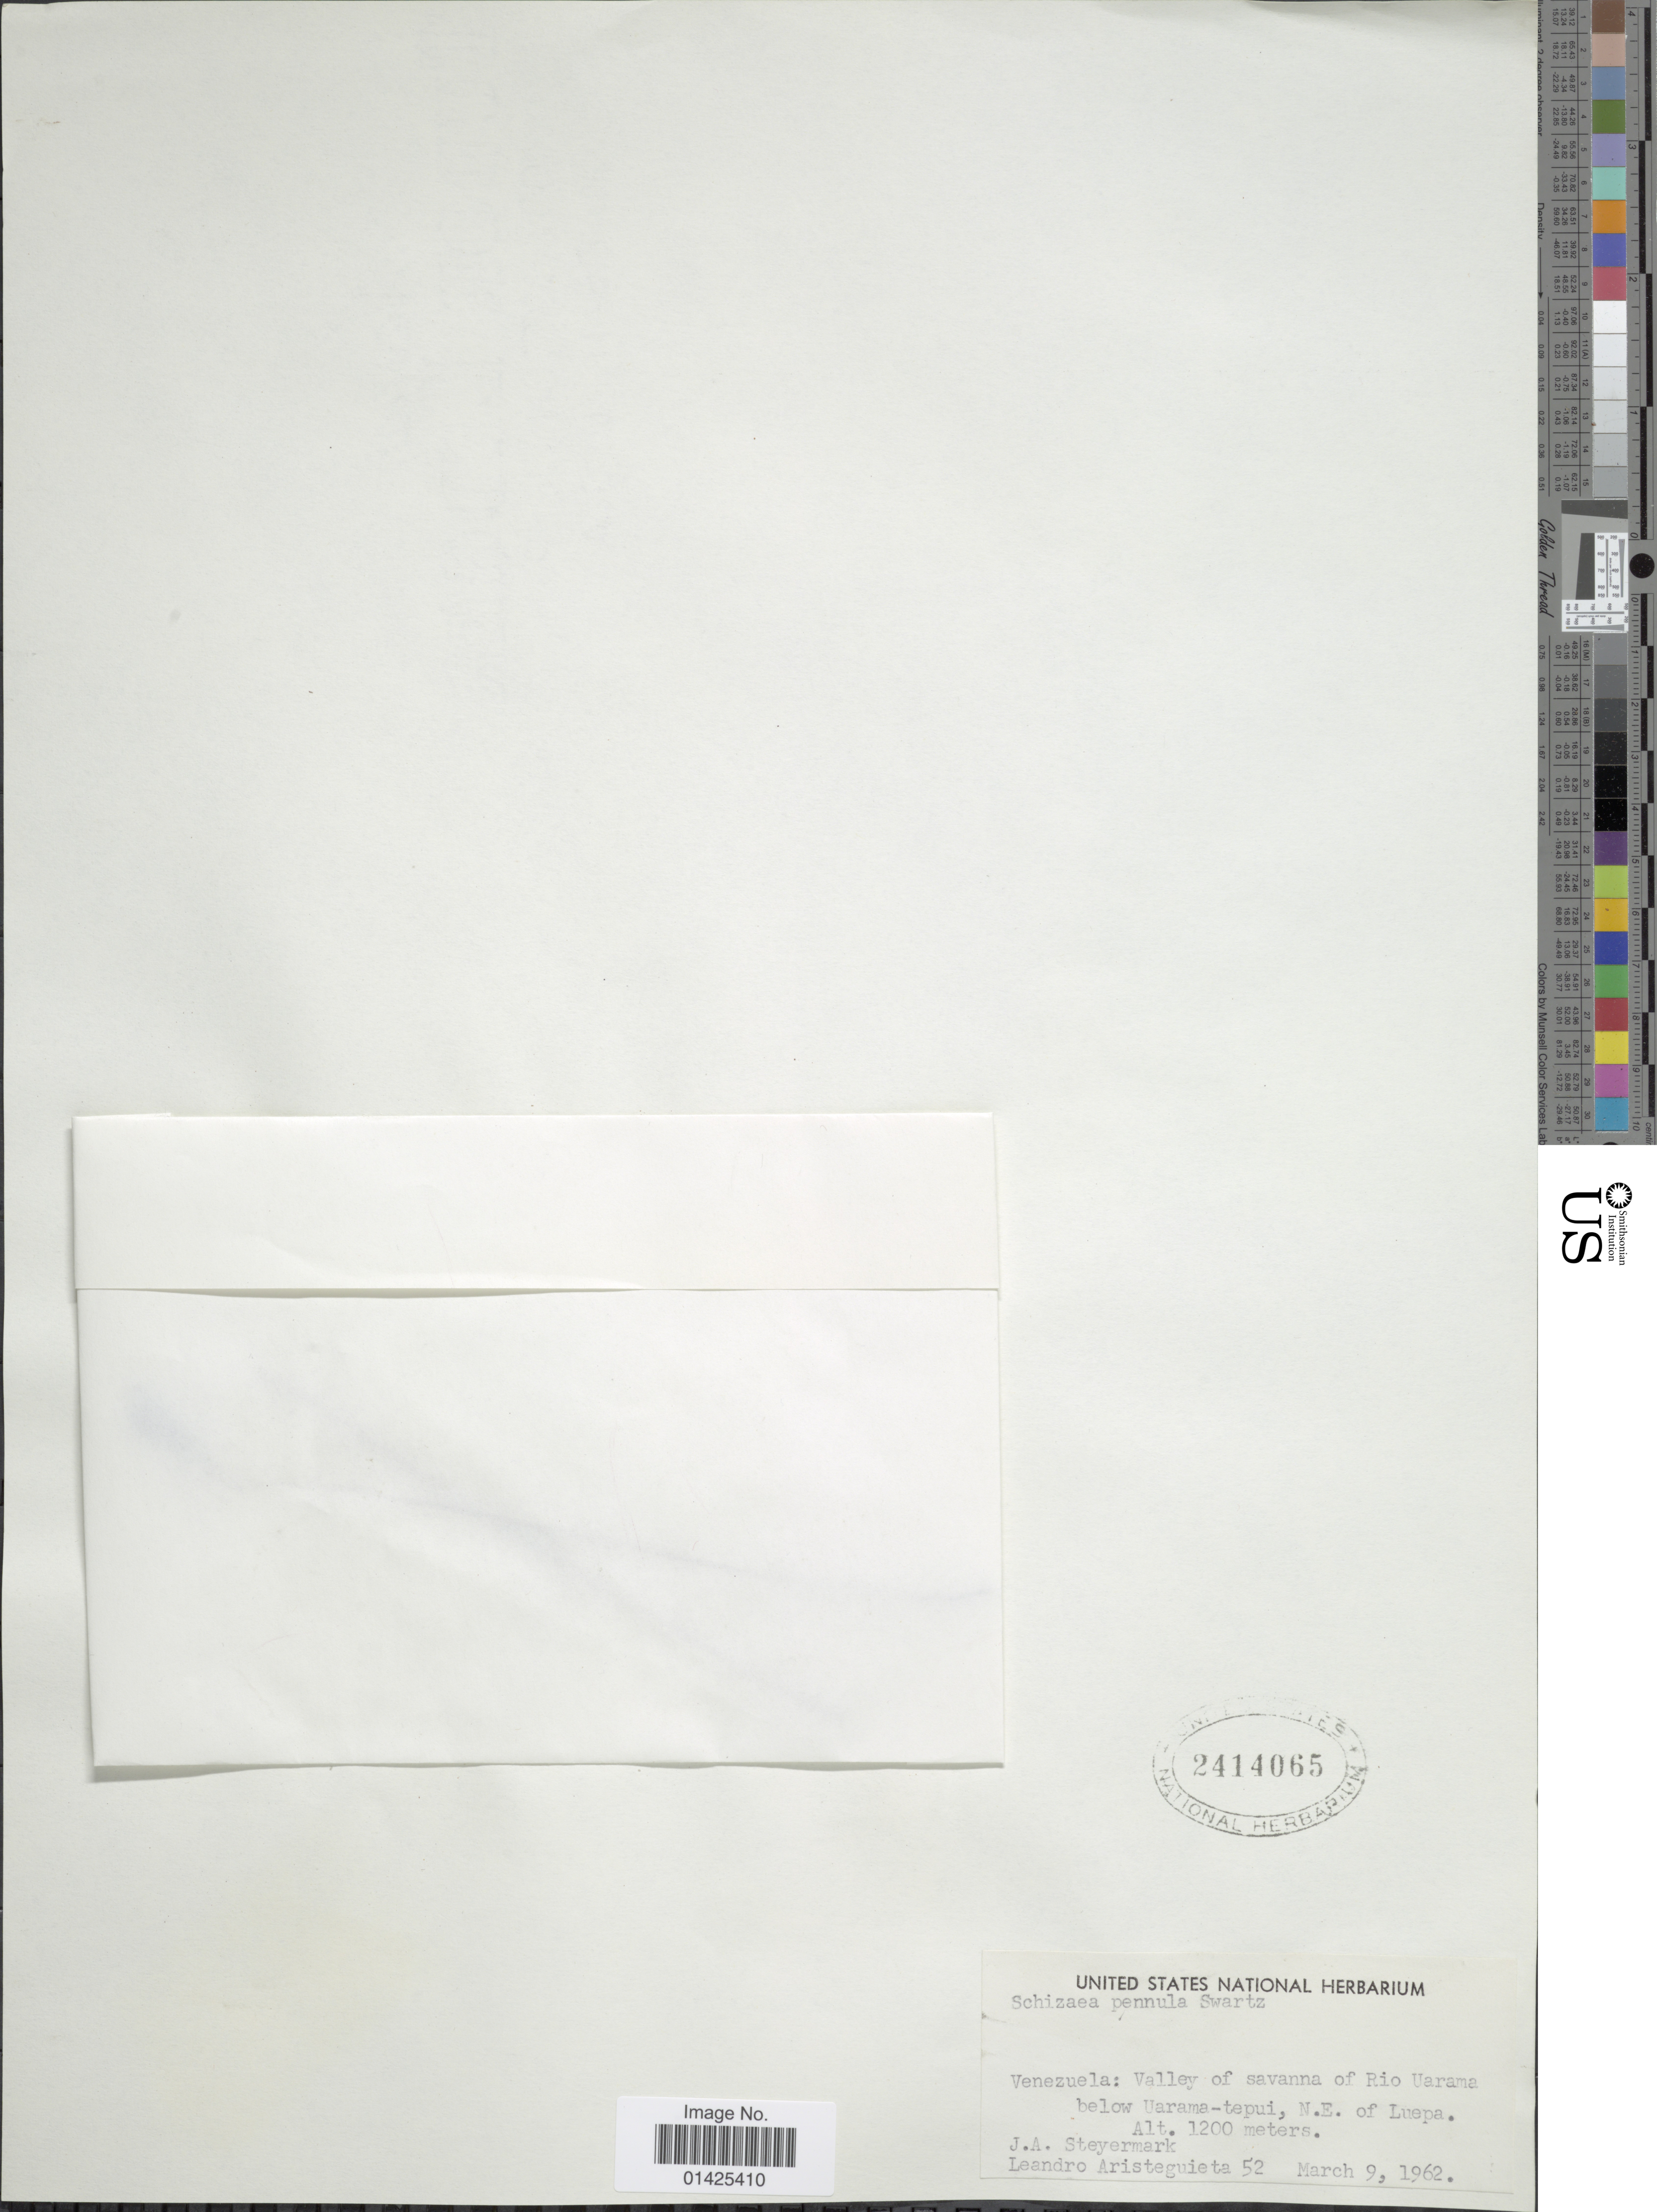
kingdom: Plantae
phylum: Tracheophyta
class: Polypodiopsida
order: Schizaeales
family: Schizaeaceae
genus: Actinostachys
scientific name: Actinostachys pennula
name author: (Sw.) Hook.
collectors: J. Steyermark & L. Aristeguieta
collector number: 52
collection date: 1962-03-09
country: Venezuela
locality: Valley of savanna of Rio Uarama below Uarama-tepui, N.E. of Luepa.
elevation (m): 1200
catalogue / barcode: US 2414065